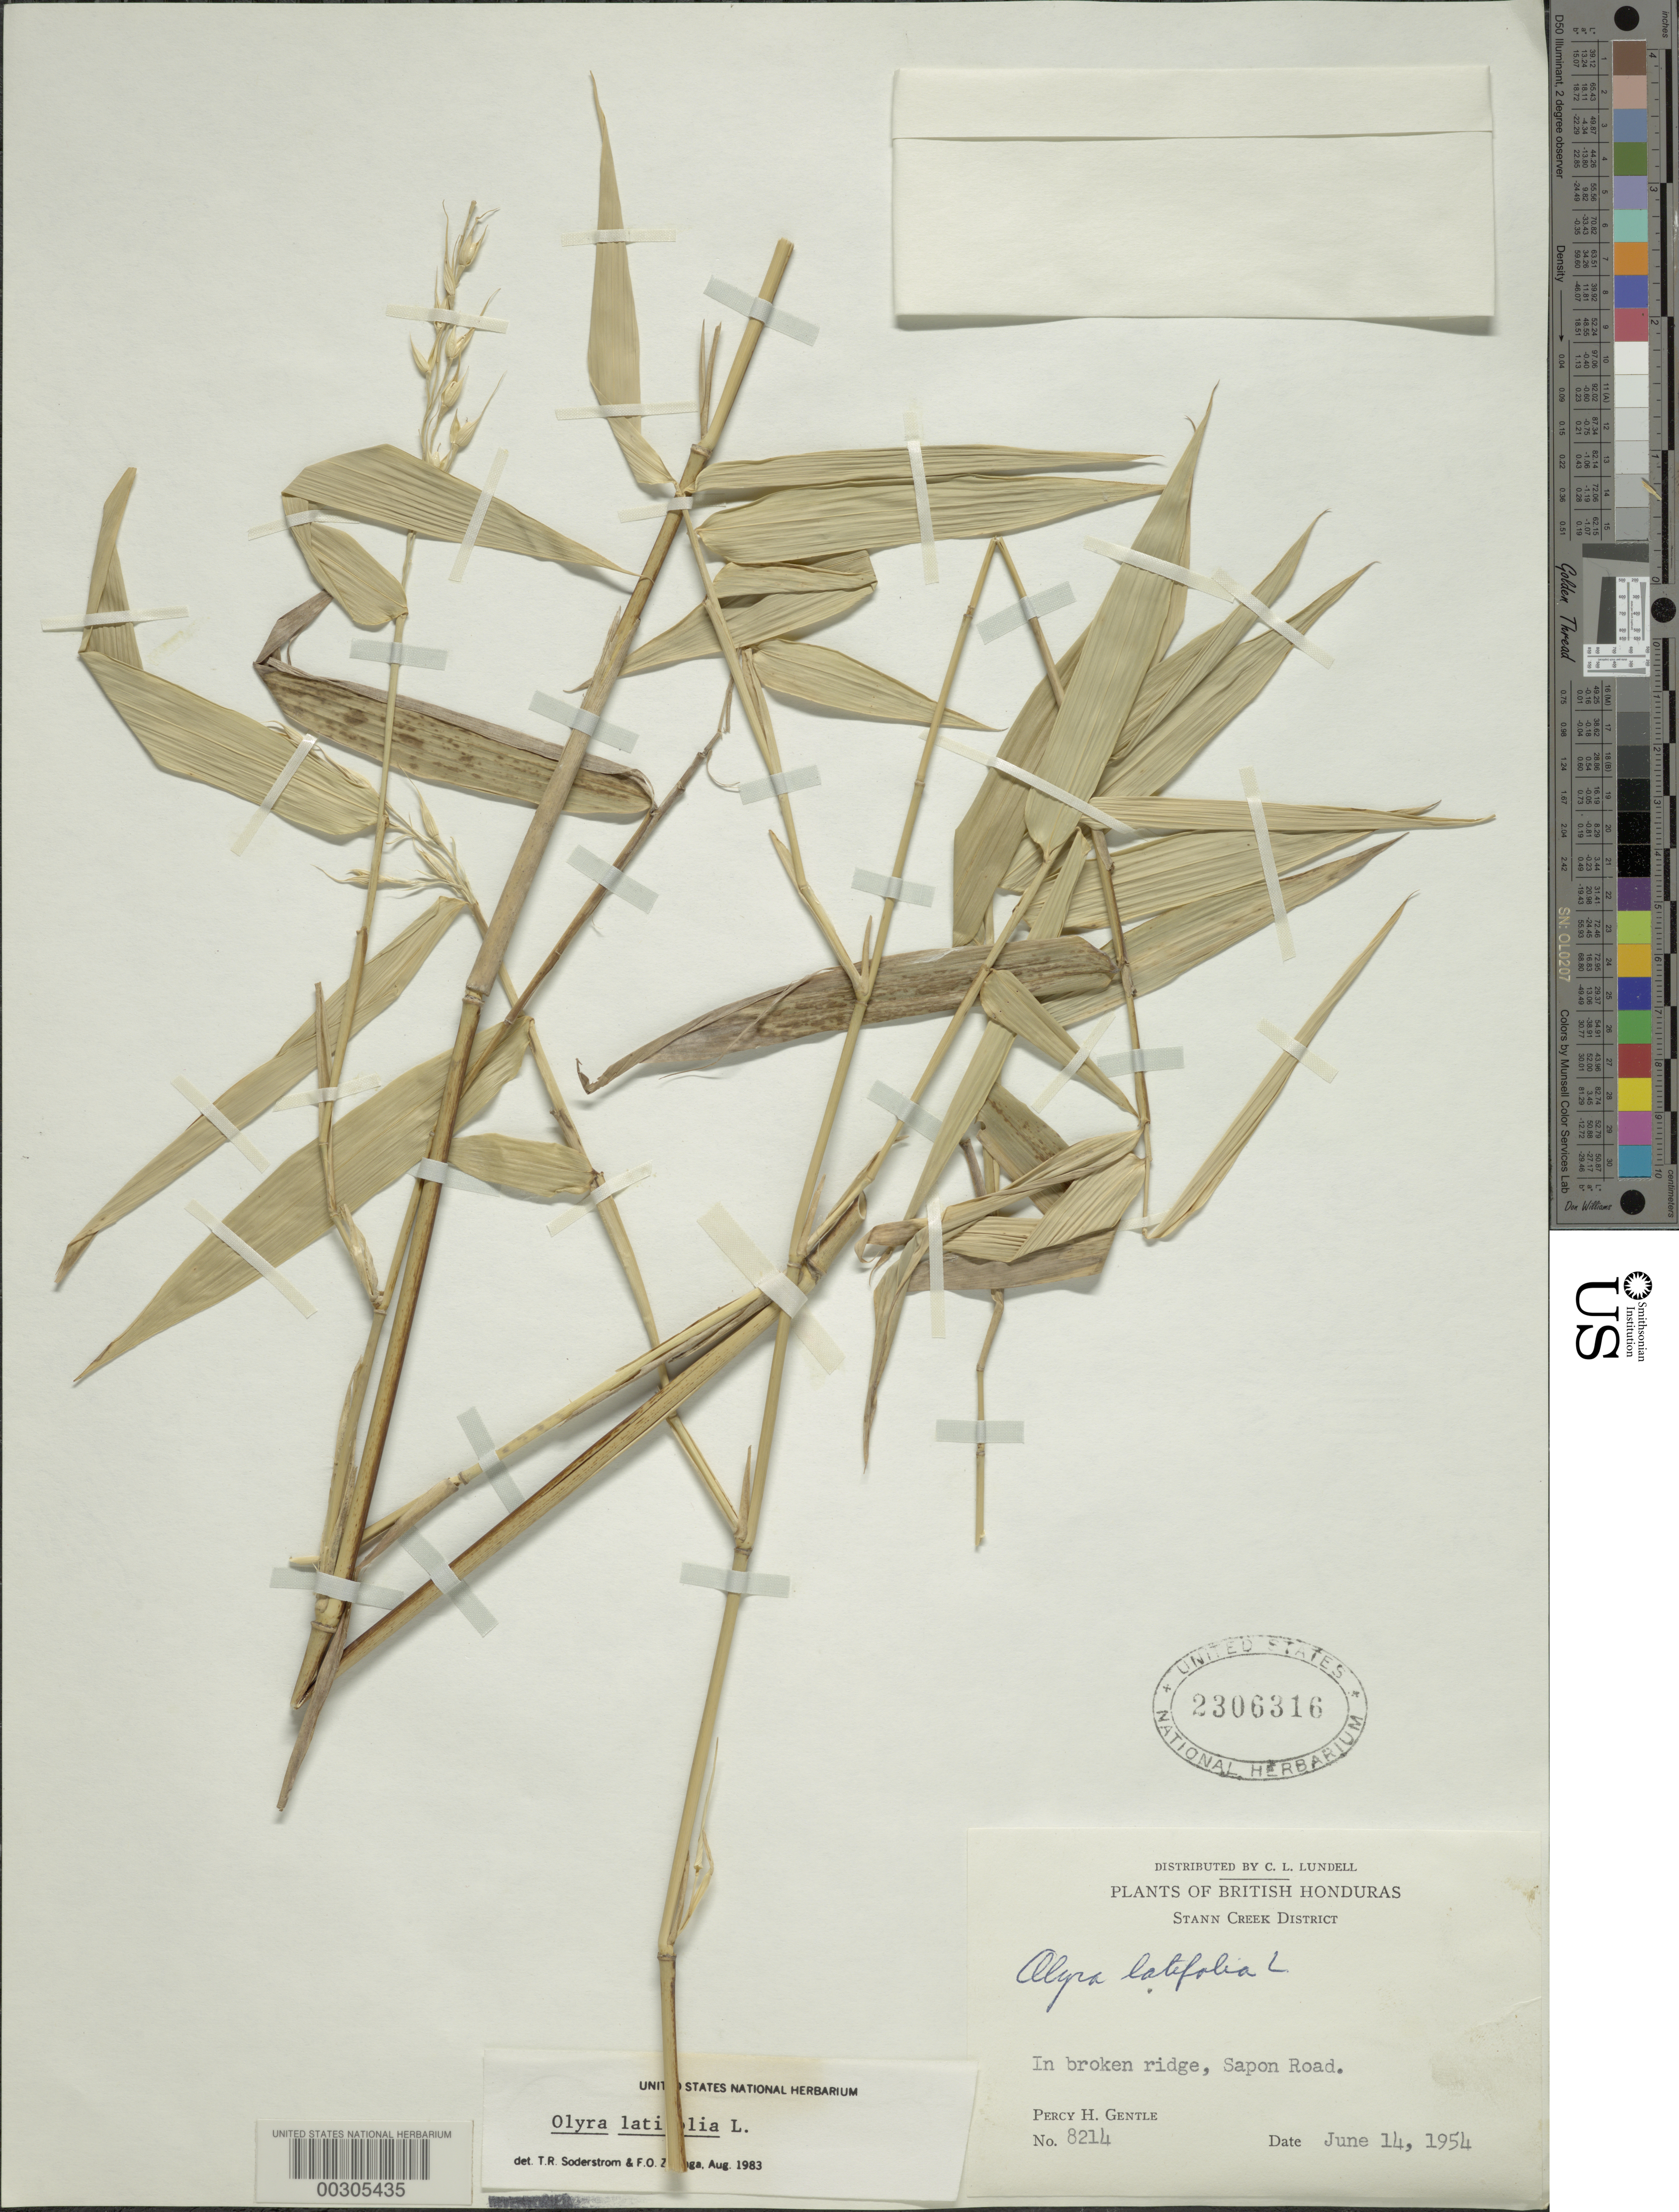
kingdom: Plantae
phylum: Tracheophyta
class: Liliopsida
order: Poales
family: Poaceae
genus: Olyra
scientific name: Olyra latifolia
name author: L.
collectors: P. H. Gentle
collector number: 8214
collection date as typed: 14 Jun 1954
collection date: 1954-06-14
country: Belize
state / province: Stann Creek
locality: Sapon Rd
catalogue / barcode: US 2306316